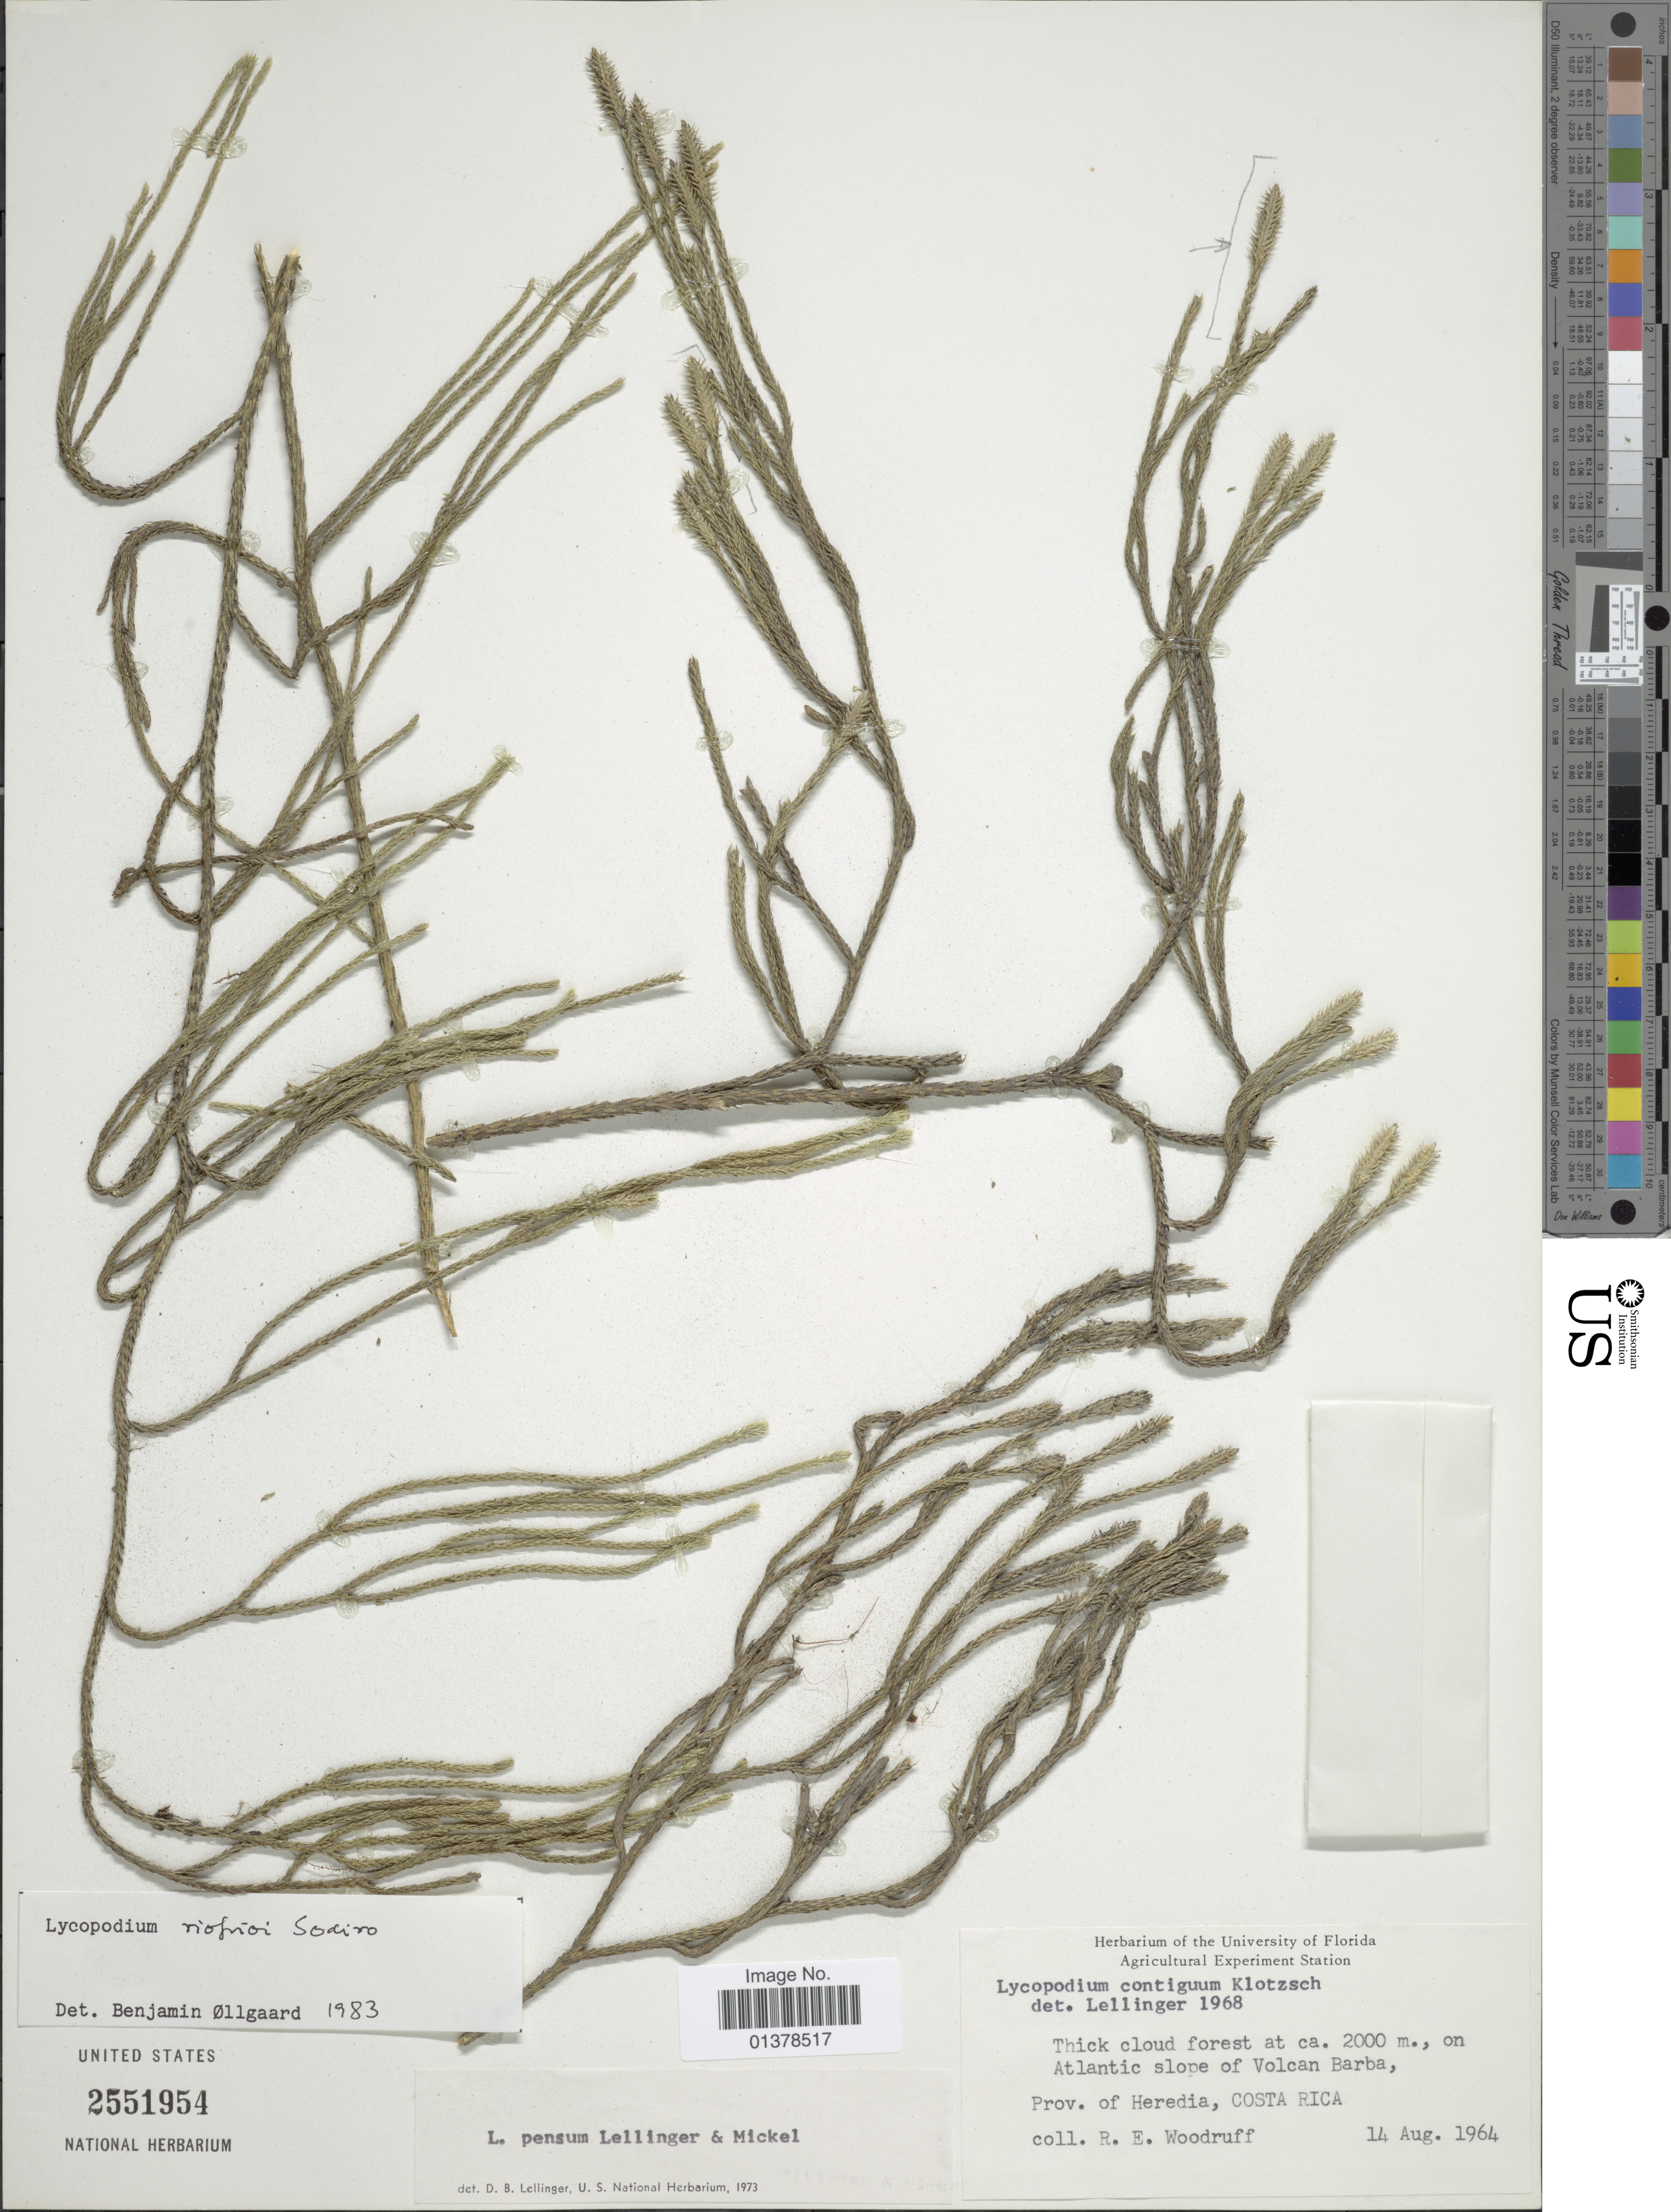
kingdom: Plantae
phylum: Tracheophyta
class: Lycopodiopsida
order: Lycopodiales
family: Lycopodiaceae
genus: Palhinhaea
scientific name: Palhinhaea riofrioi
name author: (Sodiro) Holub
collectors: R. Woodruff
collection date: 1964-08-14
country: Costa Rica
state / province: Heredia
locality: Atlantic slope of Volcan Barba, Prov. of Herida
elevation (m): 2000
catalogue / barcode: US 2551954